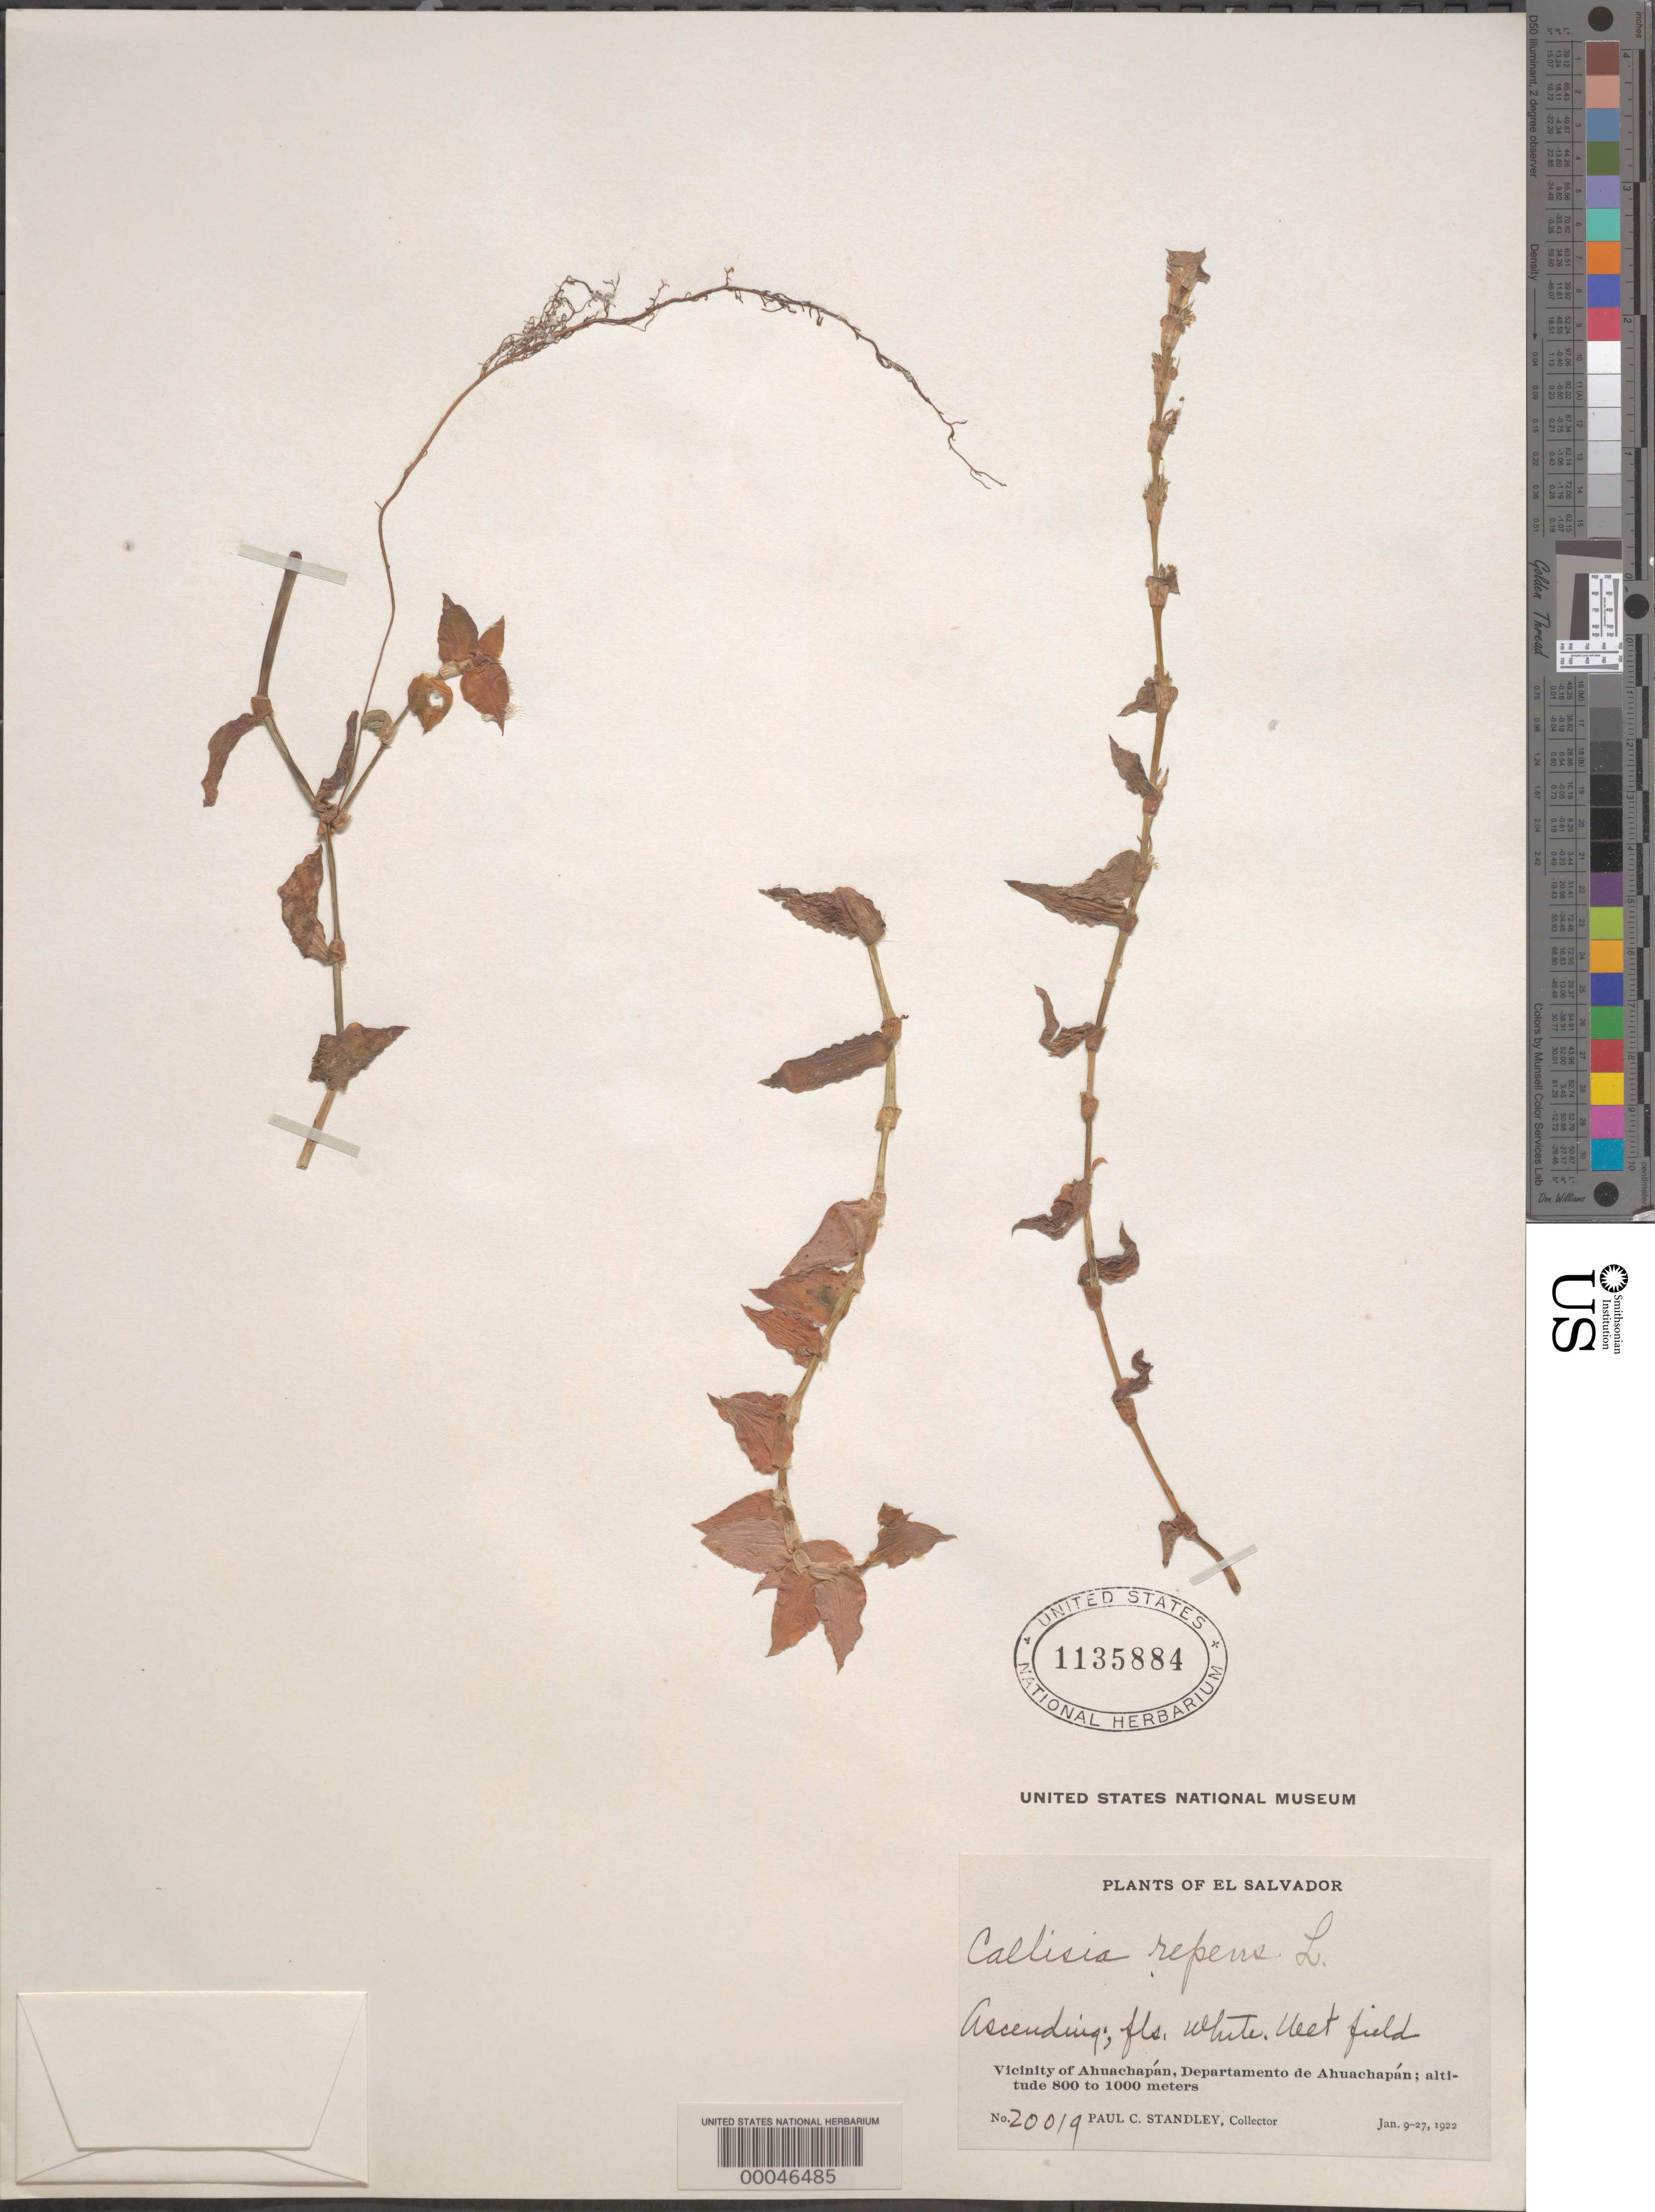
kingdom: Plantae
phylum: Tracheophyta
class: Liliopsida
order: Commelinales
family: Commelinaceae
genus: Callisia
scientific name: Callisia repens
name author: (Jacq.) L.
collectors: P. C. Standley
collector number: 20019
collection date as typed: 09 Jan 1922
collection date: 1922-01-09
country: El Salvador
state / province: Ahuachapán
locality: Near ahuachapan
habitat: Wet field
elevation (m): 800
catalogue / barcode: US 1135884